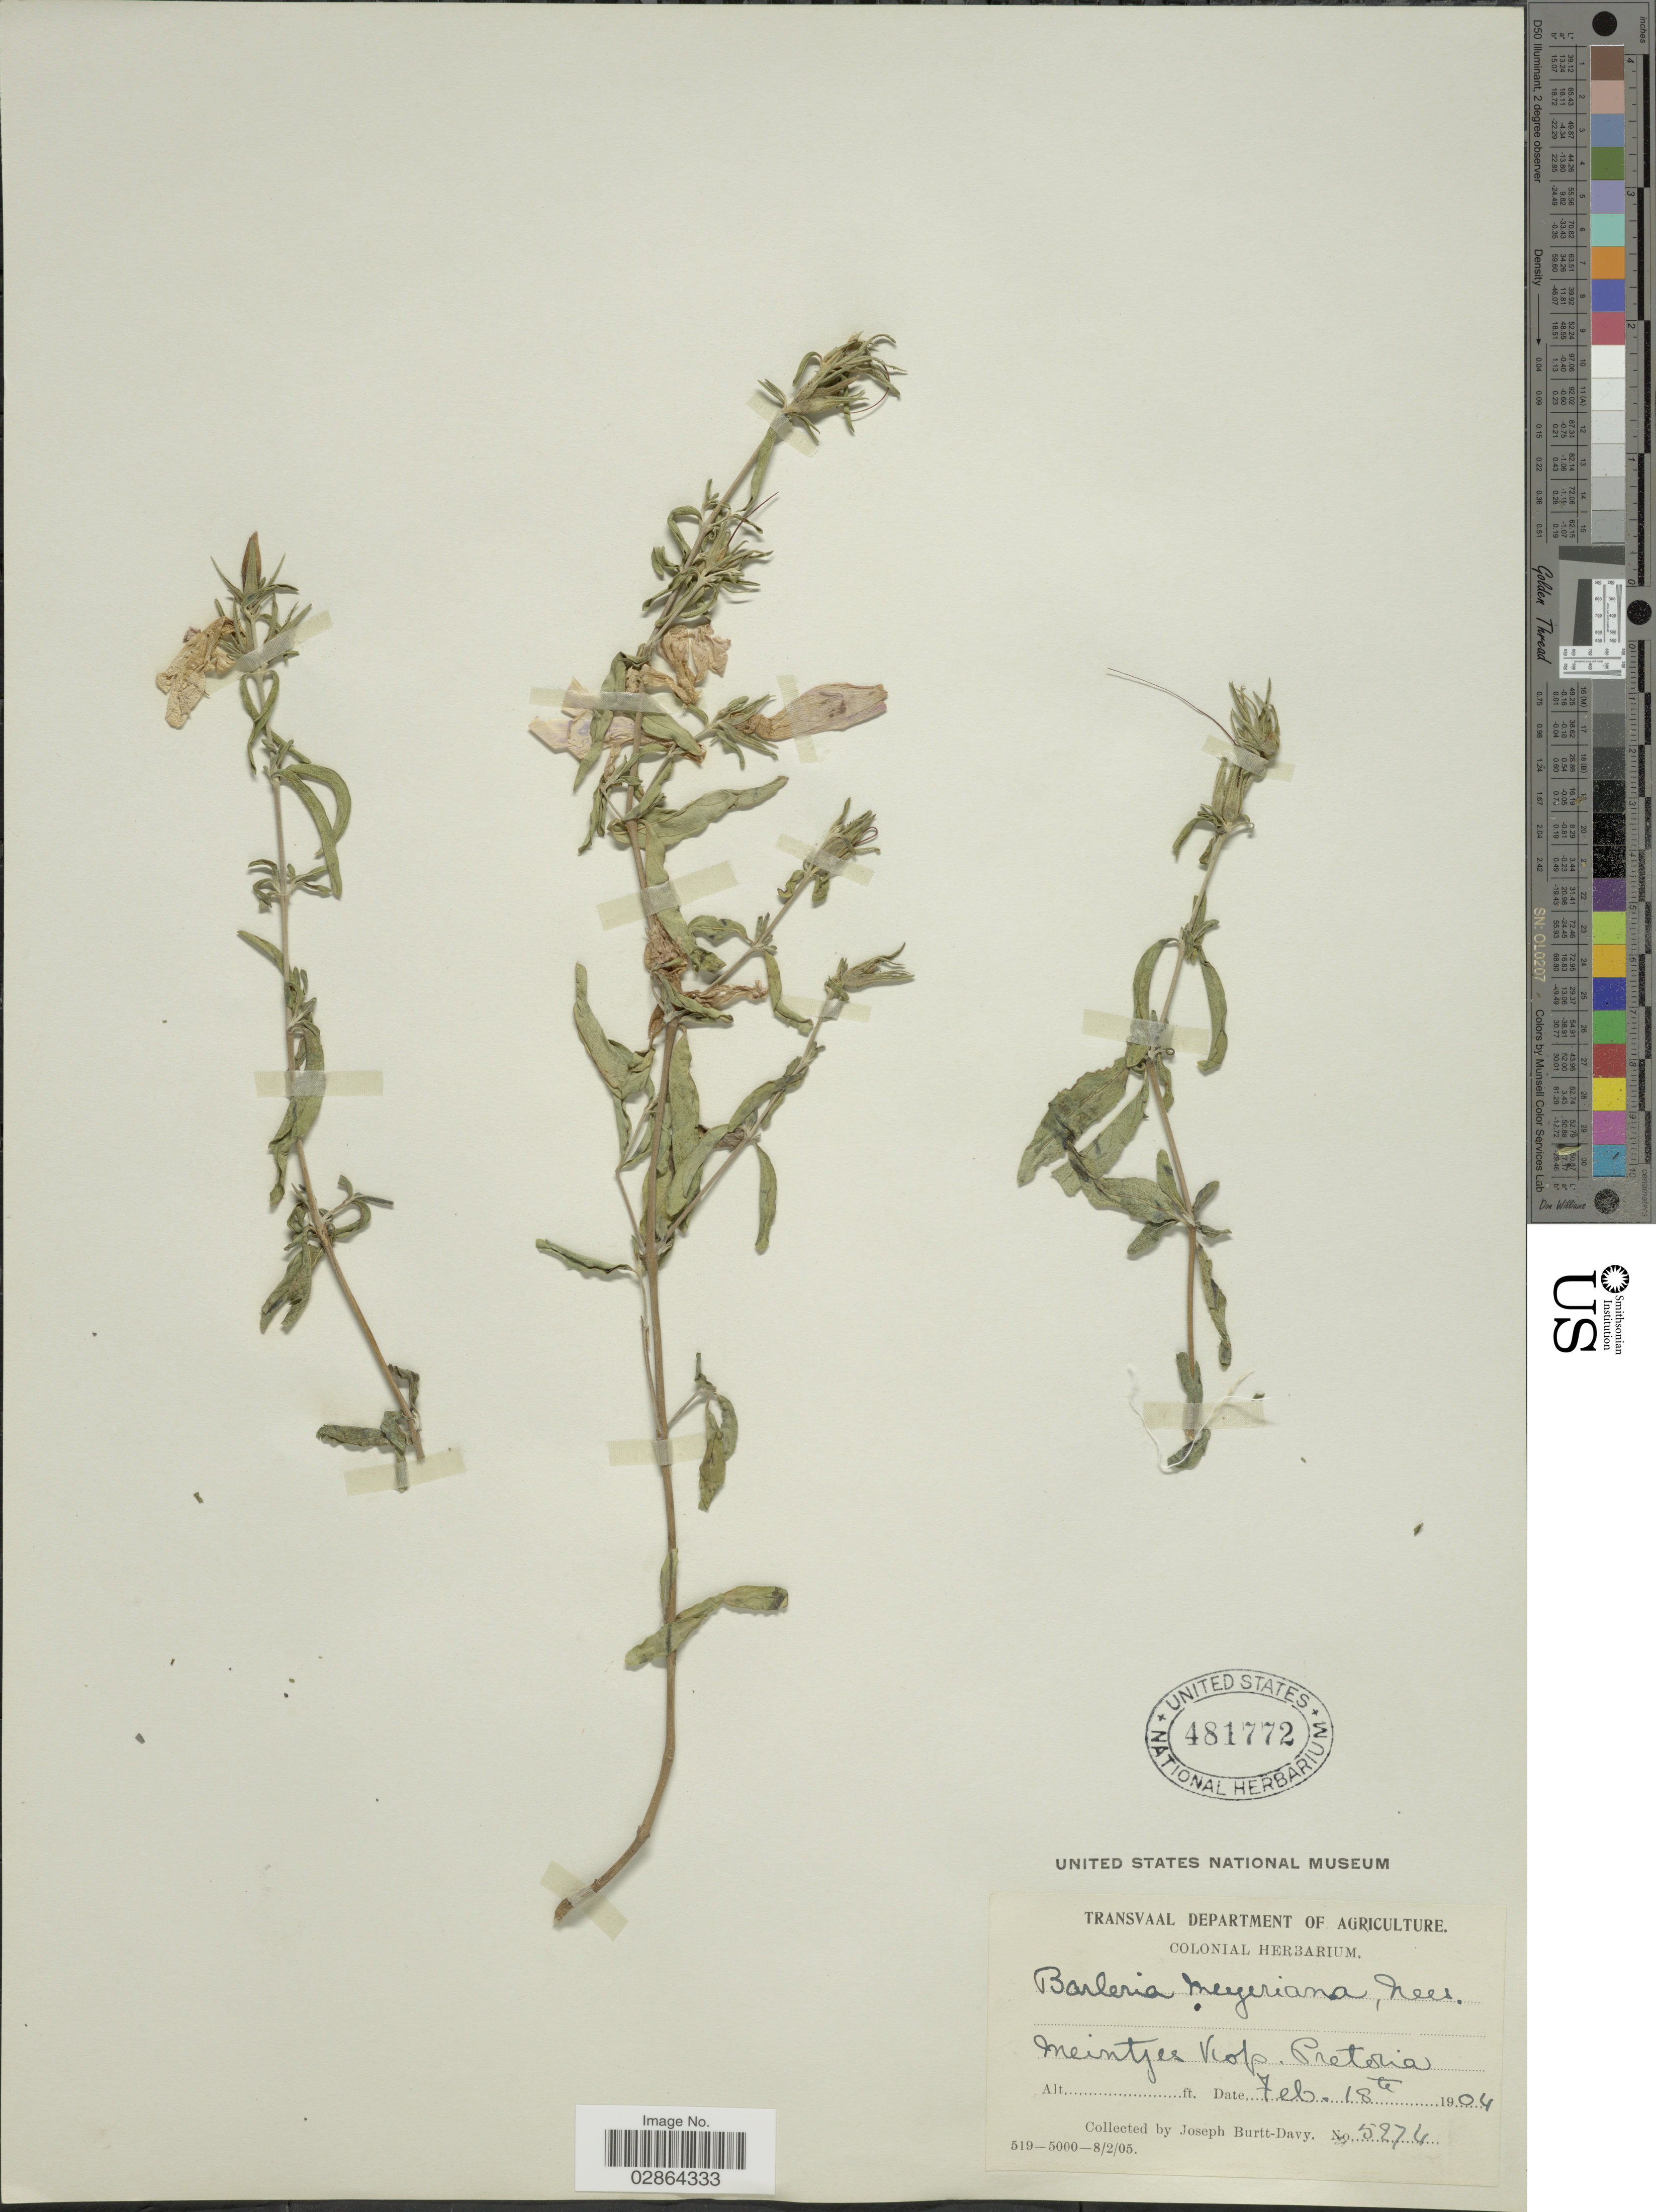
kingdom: Plantae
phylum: Tracheophyta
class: Magnoliopsida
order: Lamiales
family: Acanthaceae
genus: Barleria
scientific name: Barleria meyeriana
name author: Nees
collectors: J. Burtt Davy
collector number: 5274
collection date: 1904-02-18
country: South Africa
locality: Transvaal. Meintjes Kop. Pretoria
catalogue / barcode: US 481772